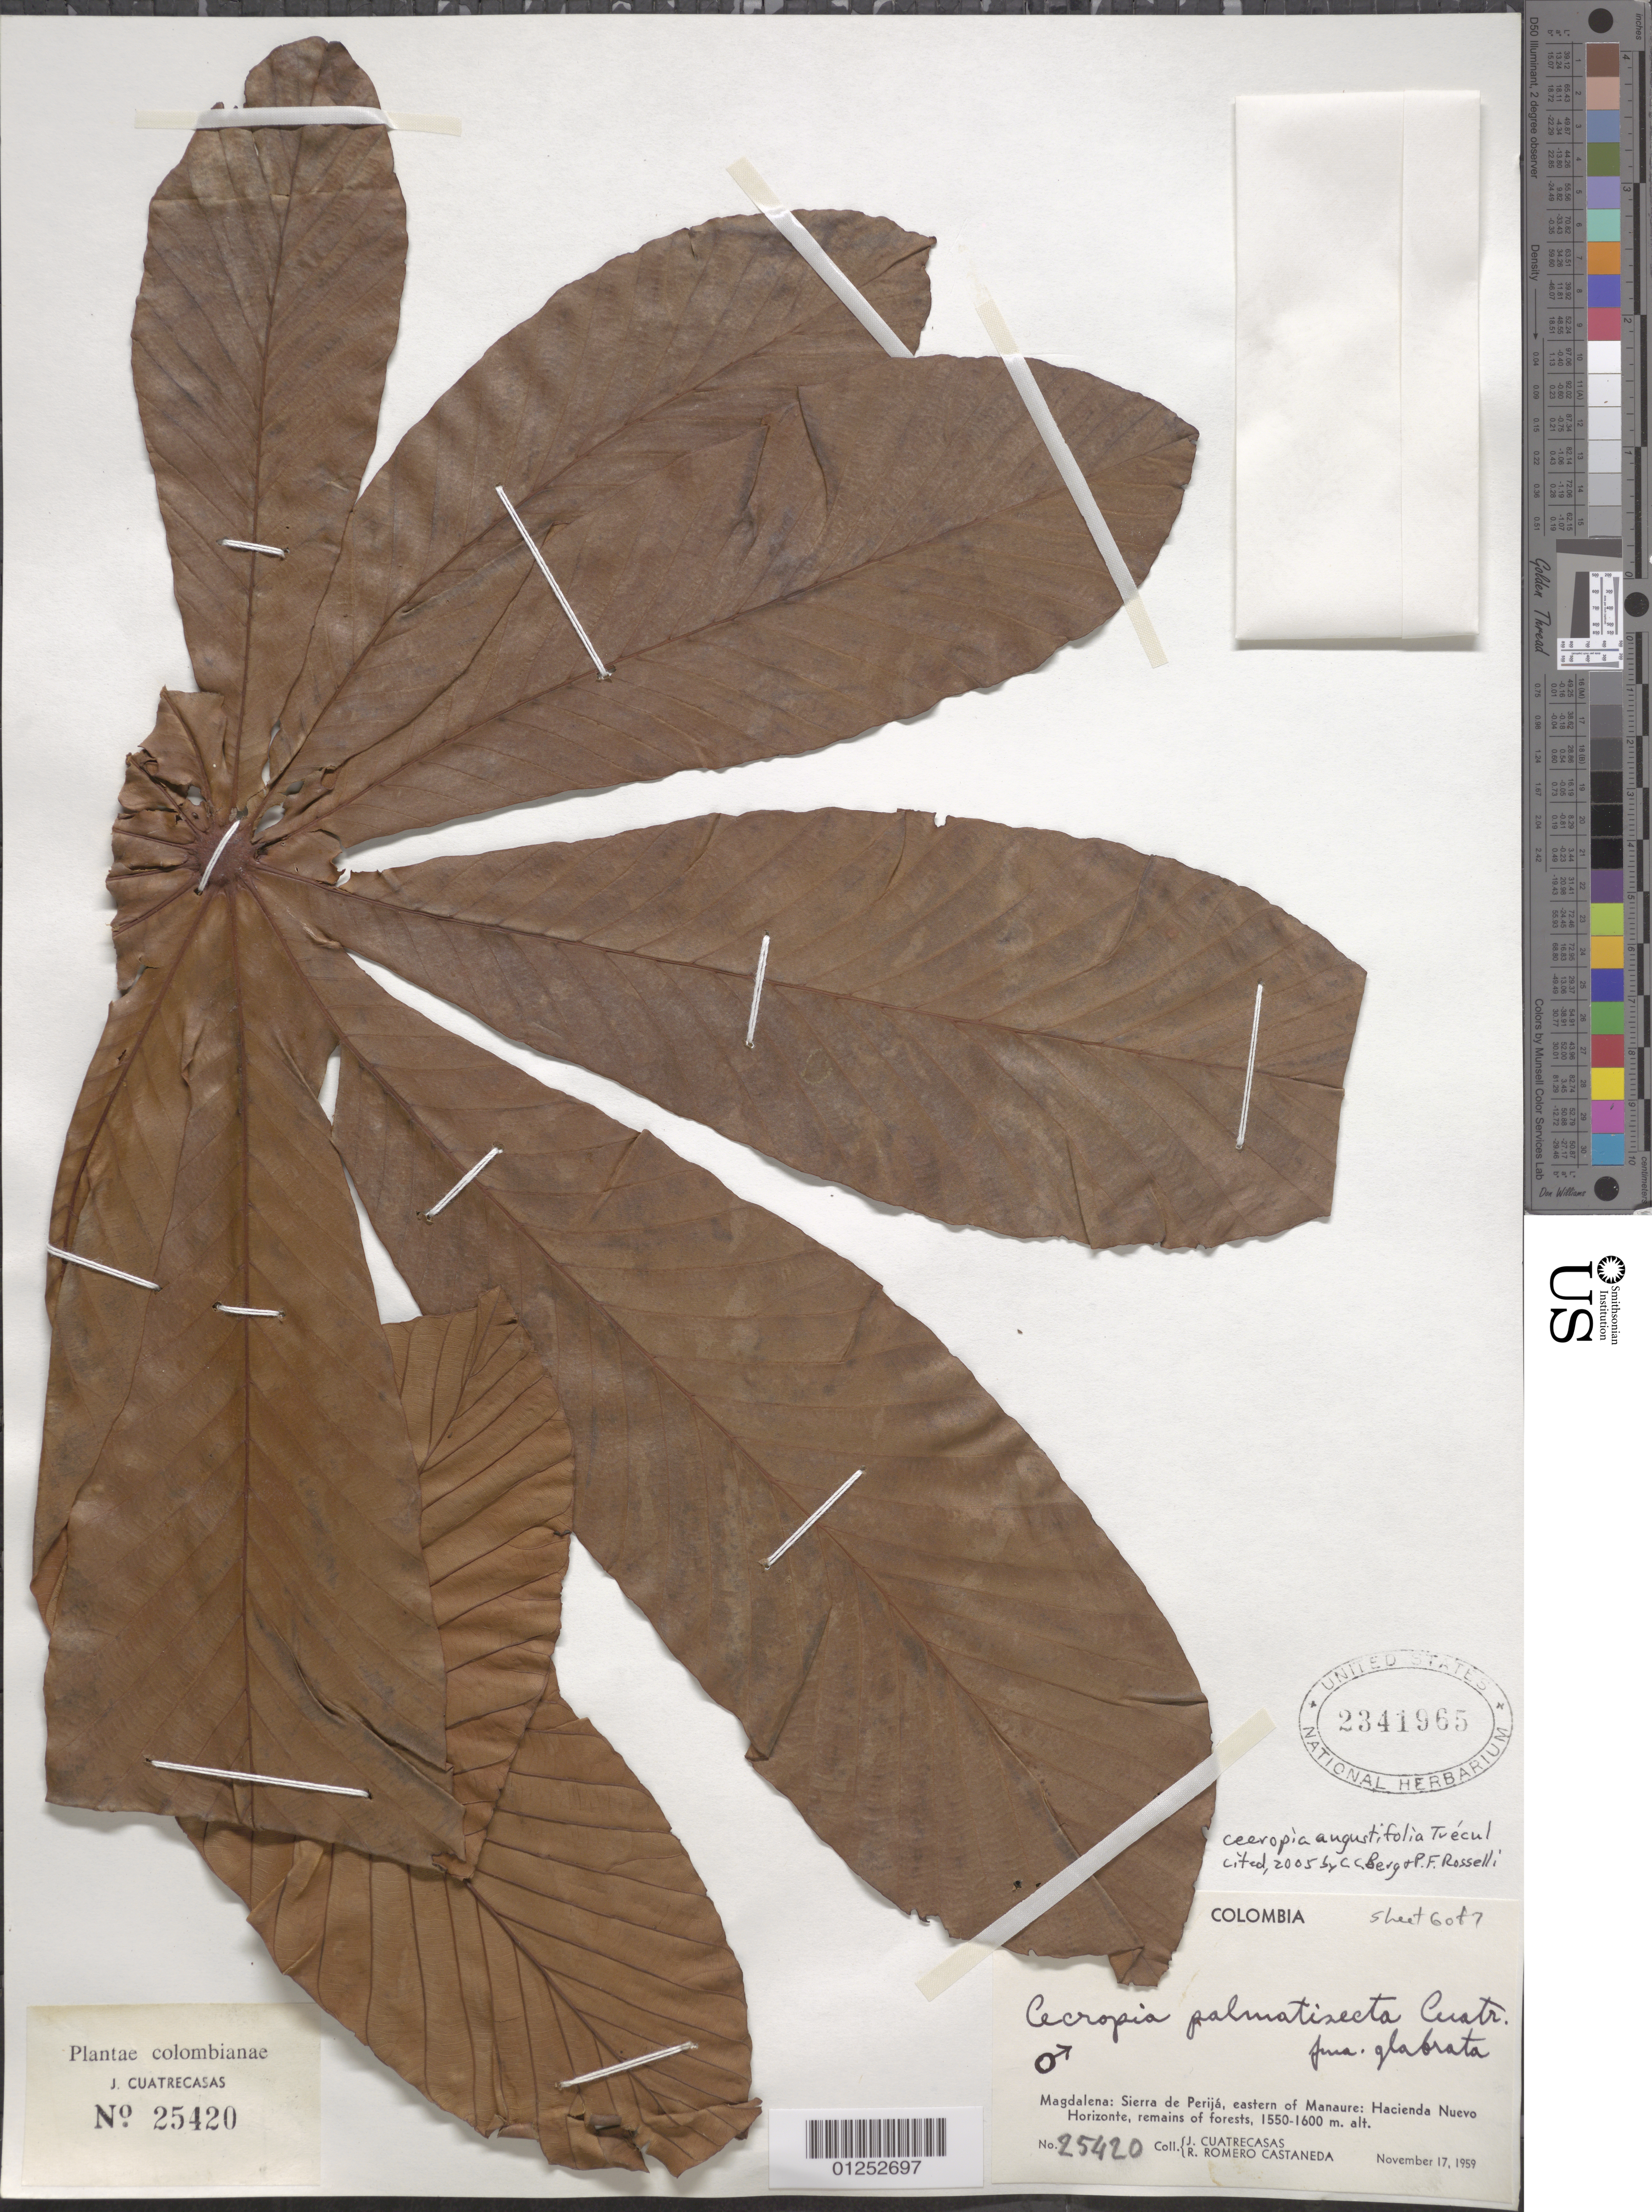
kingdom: Plantae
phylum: Tracheophyta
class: Magnoliopsida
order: Rosales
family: Urticaceae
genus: Cecropia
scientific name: Cecropia angustifolia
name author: Trécul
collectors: J. Cuatrecasas & R. Romero Castañeda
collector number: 25420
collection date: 1959-11-17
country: Colombia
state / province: Magdalena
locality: Sierra de Perijá, eastern of Manaure: Hacienda Nuevo Horizonte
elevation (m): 1550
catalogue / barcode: US 2341965